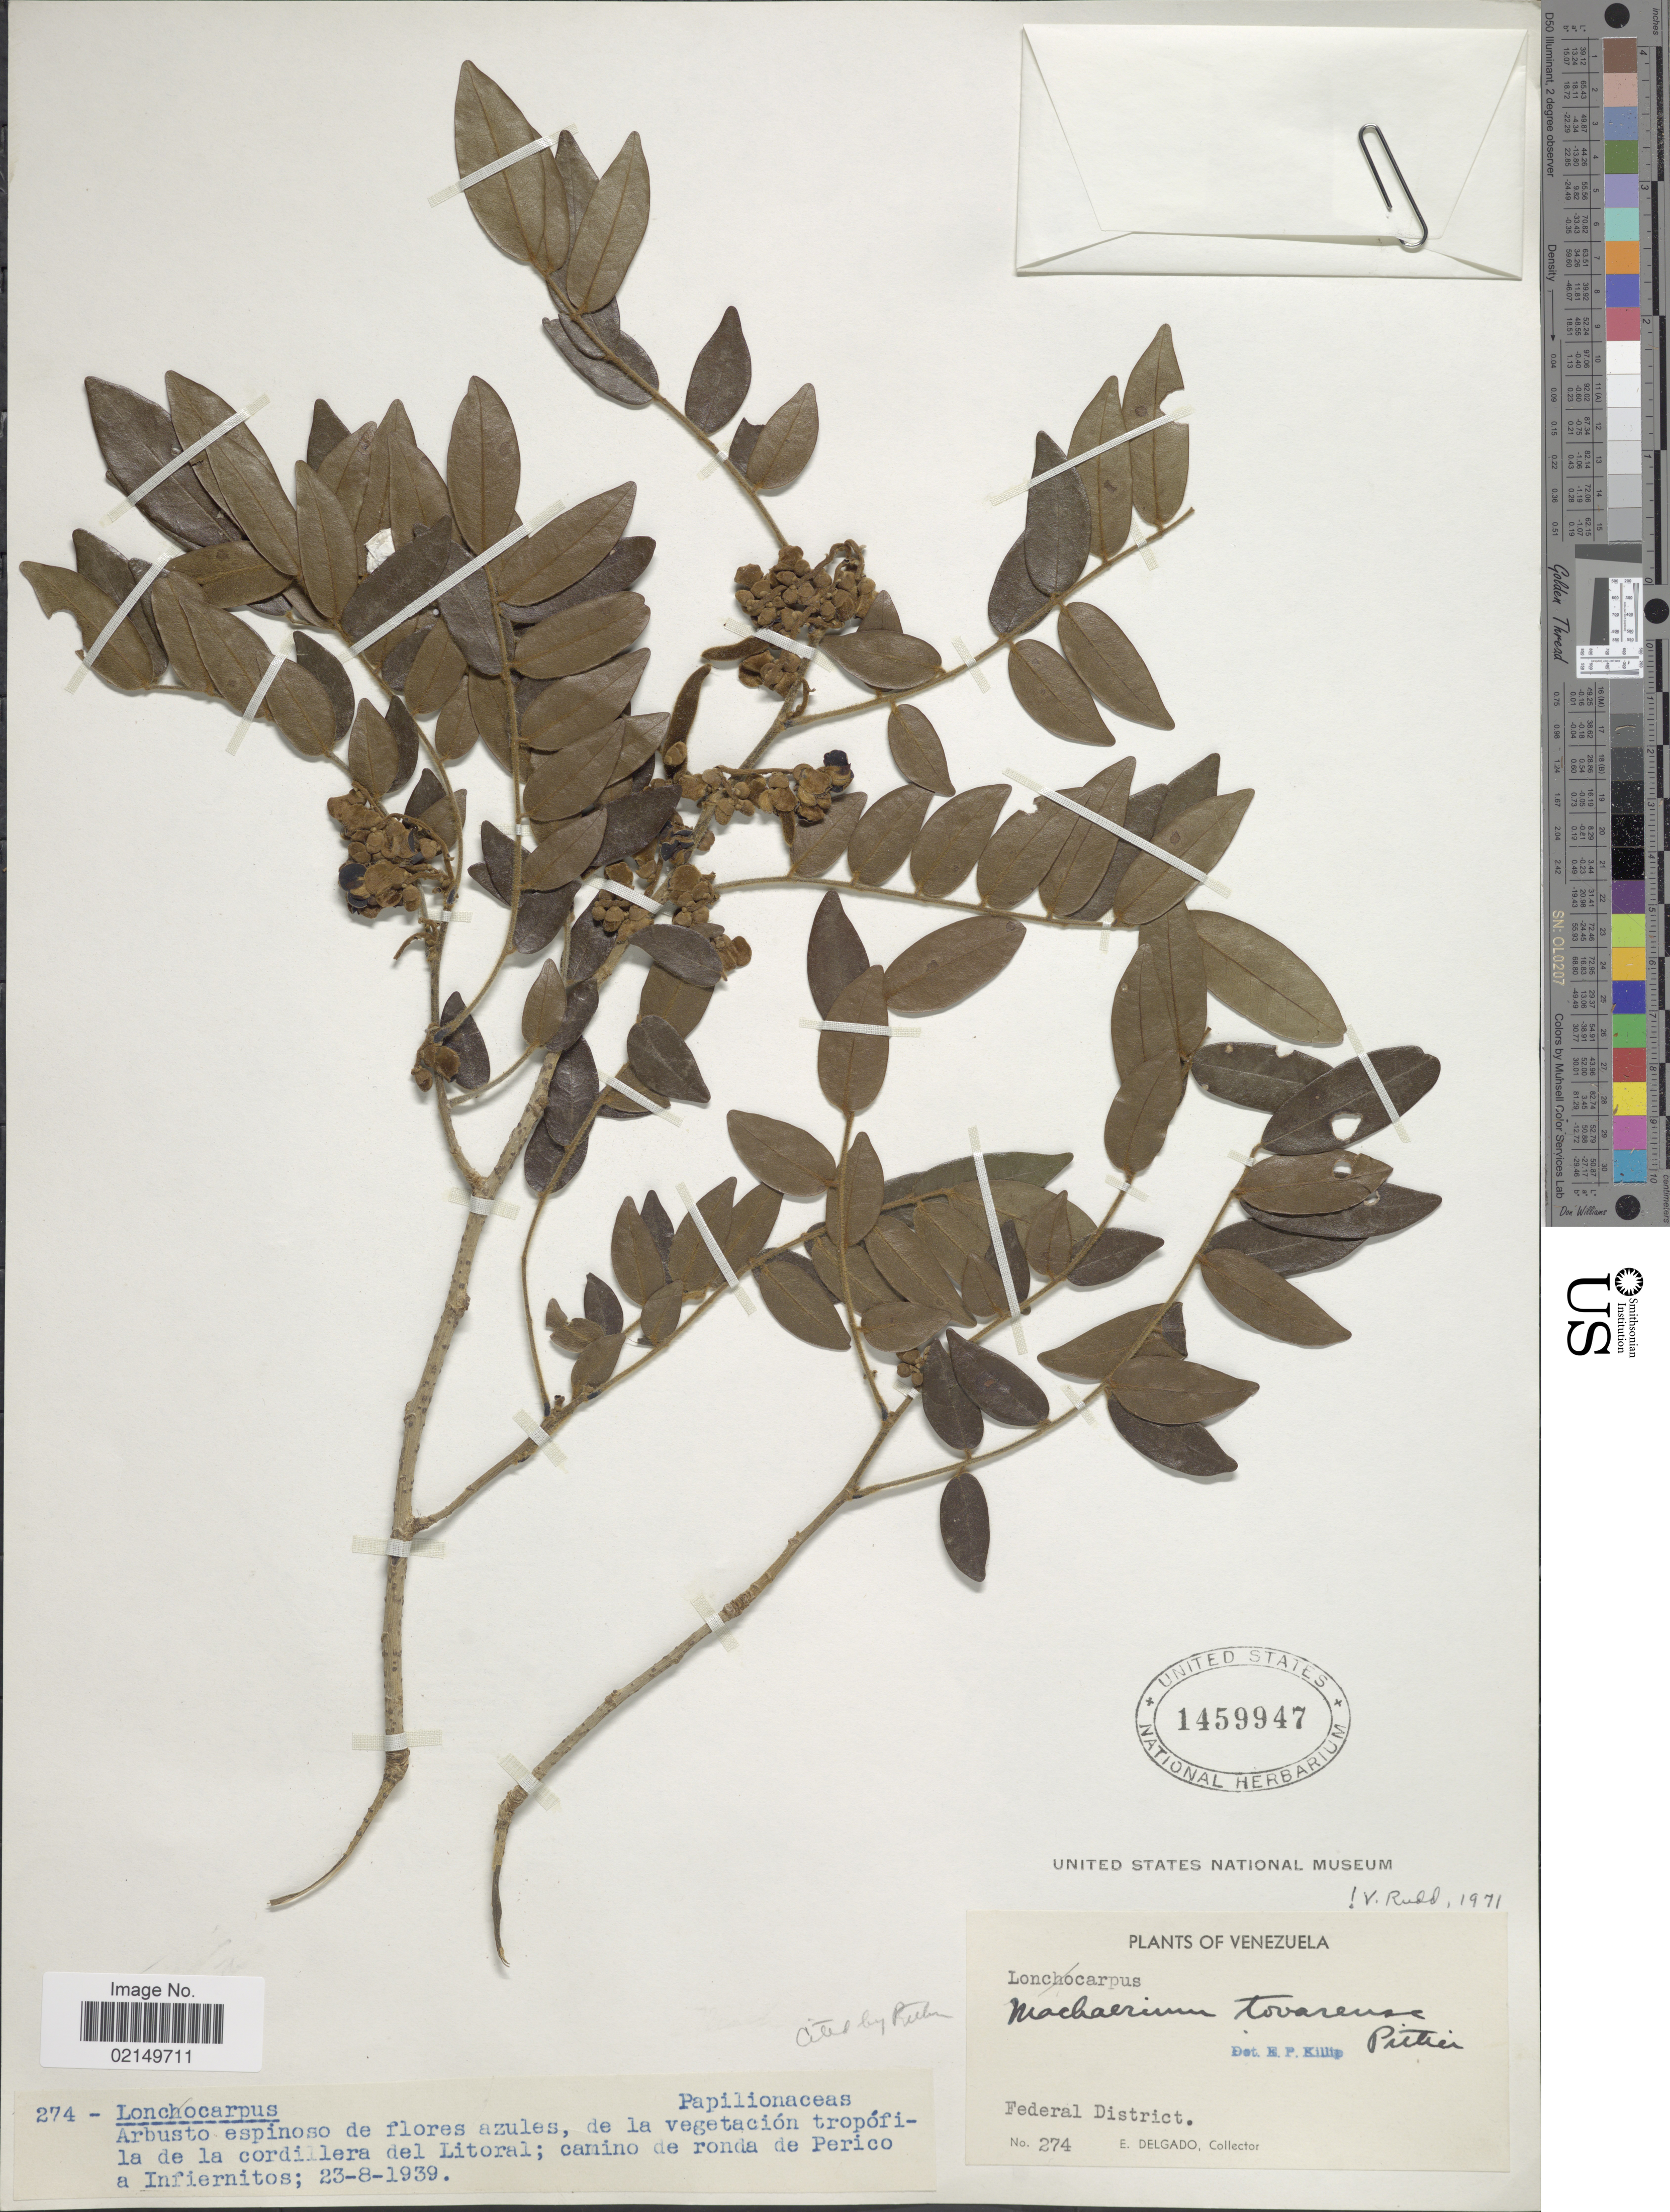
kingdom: Plantae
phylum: Tracheophyta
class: Magnoliopsida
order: Fabales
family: Fabaceae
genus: Machaerium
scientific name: Machaerium tovarense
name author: Pittier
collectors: E. Delgado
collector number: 274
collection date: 1939-08-23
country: Venezuela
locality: Federal District. Camino de ronda de Perico a Infiernitos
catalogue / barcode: US 1459947